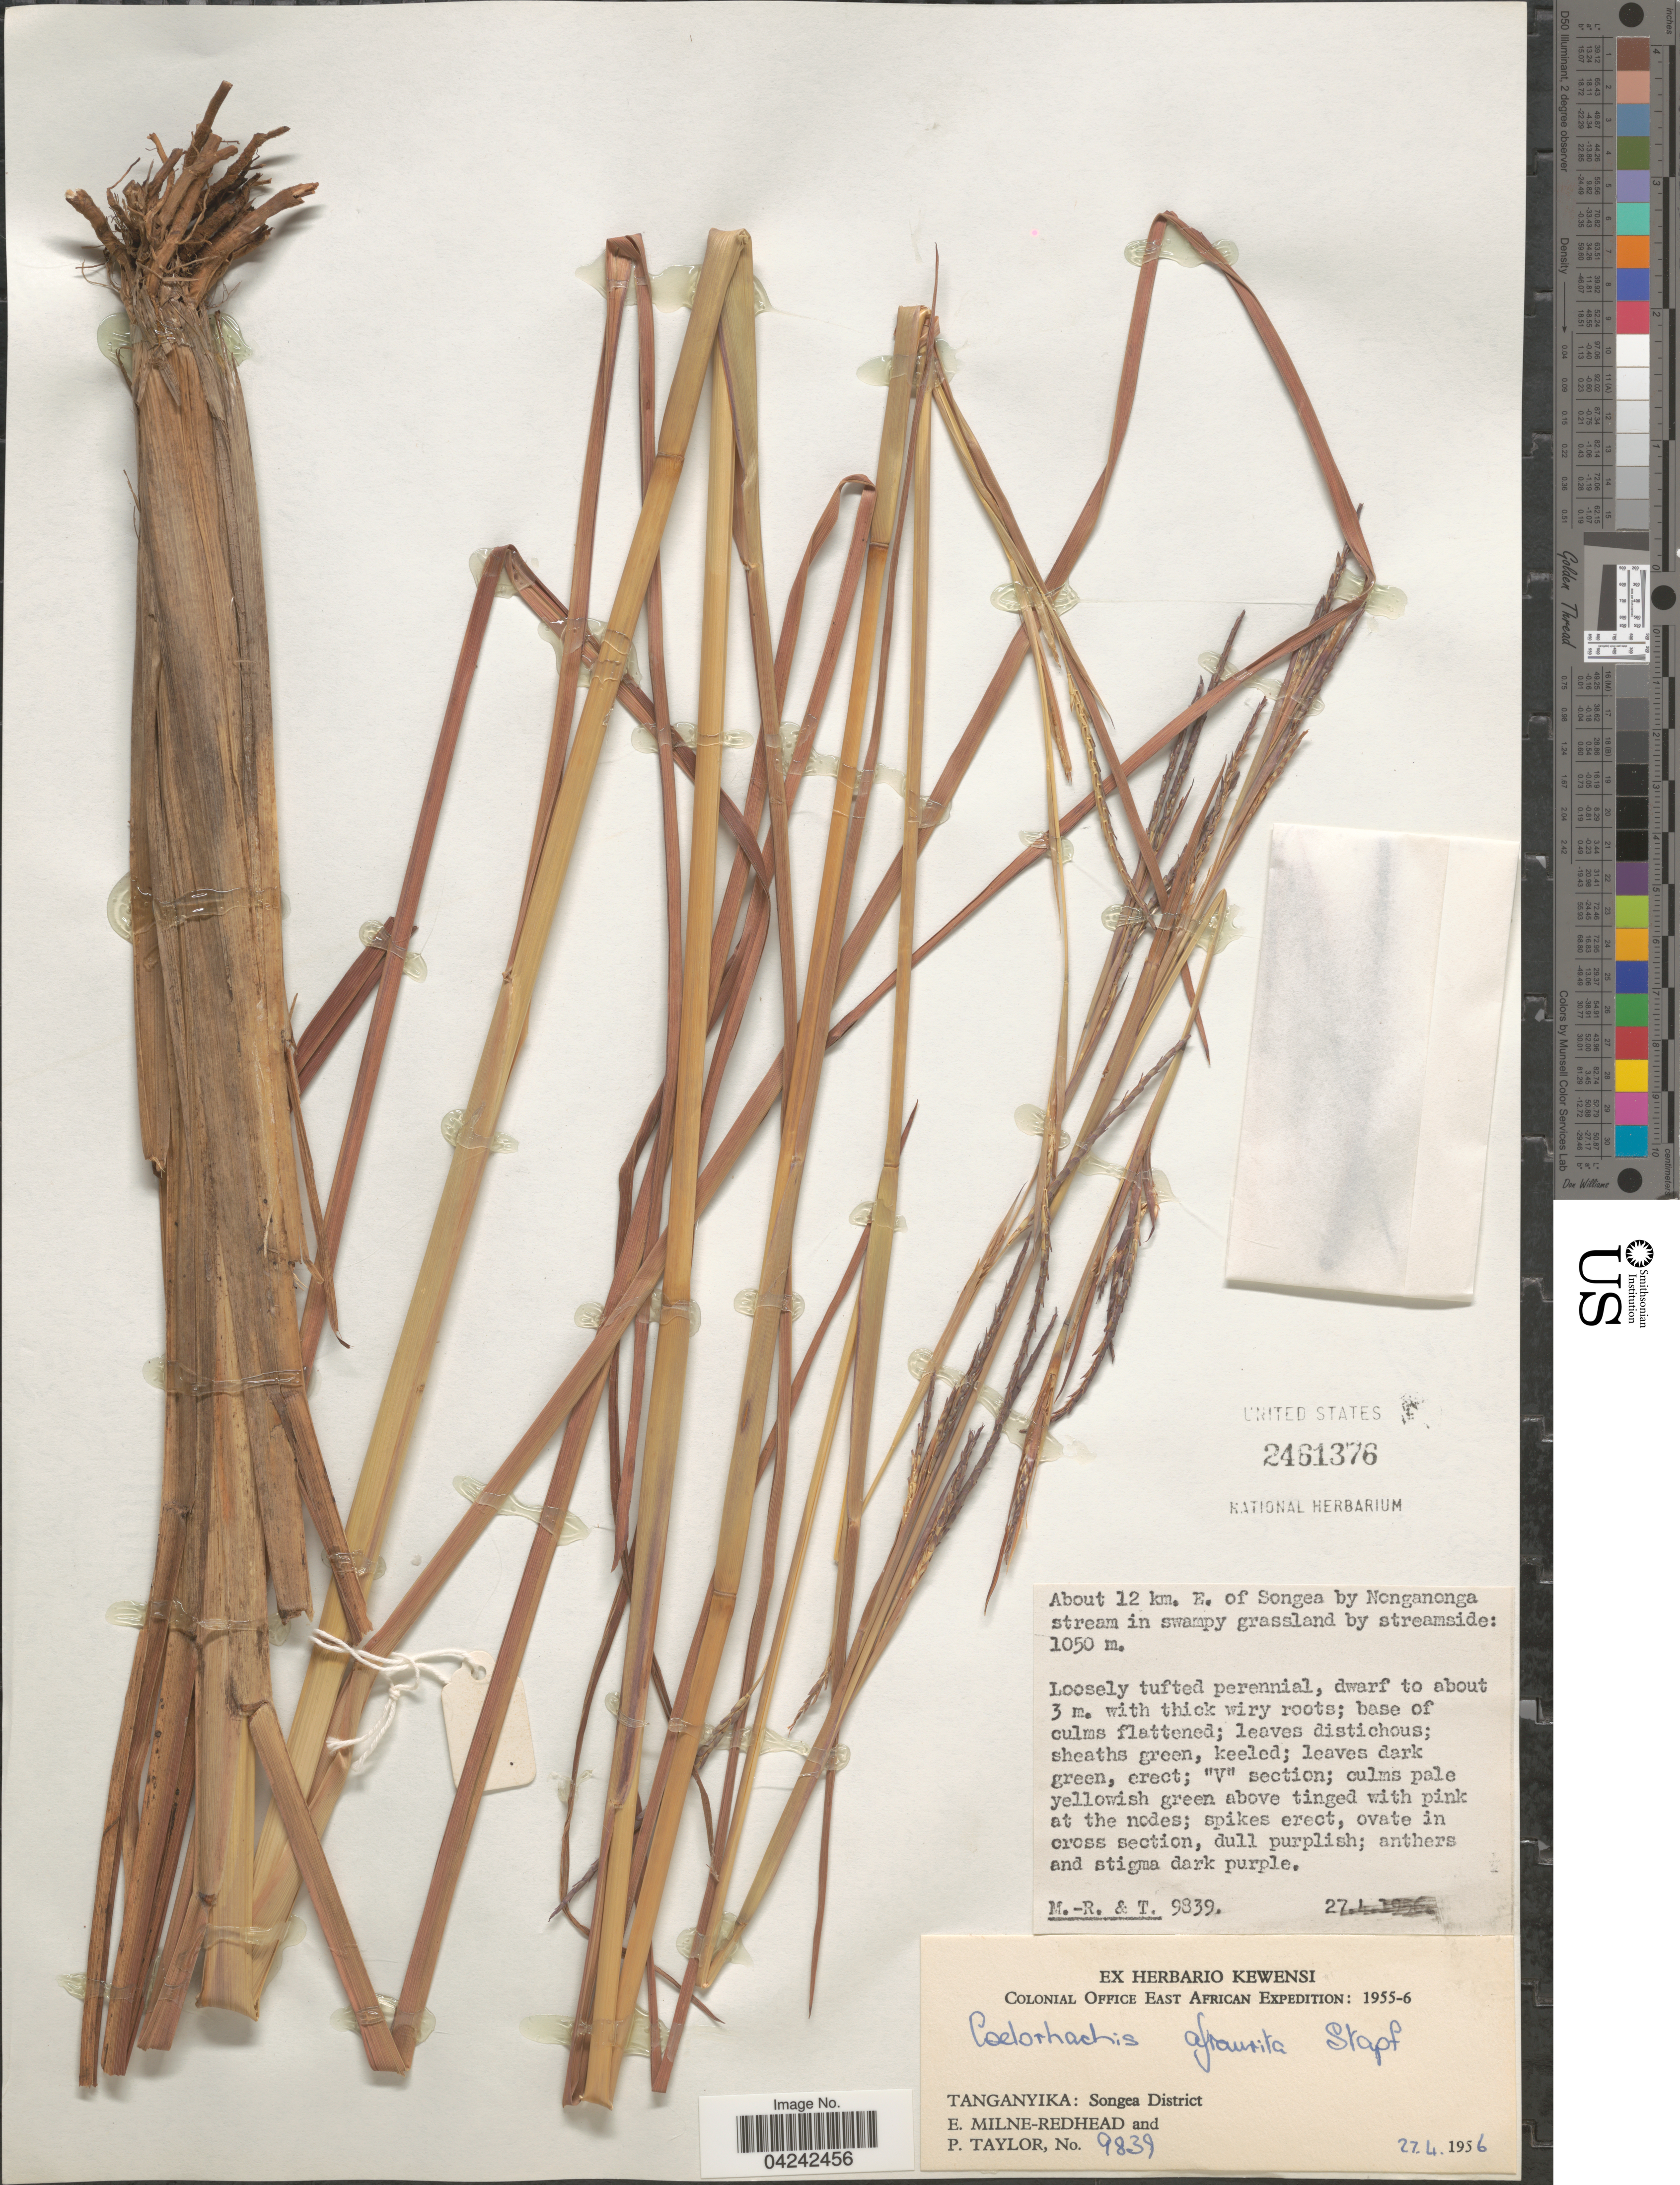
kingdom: Plantae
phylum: Tracheophyta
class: Liliopsida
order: Poales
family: Poaceae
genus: Rottboellia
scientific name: Rottboellia afraurita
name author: Stapf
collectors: E. W. Milne-Redhead & P. Taylor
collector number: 9839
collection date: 1956-04-27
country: Tanzania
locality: Colonial Office East African Expedition: 1955-6. Tanganyika: Songea District. About 12 km. E. of Songea by Nonganonga stream in swampy grassland by streamside.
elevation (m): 1050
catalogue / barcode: US 2461376